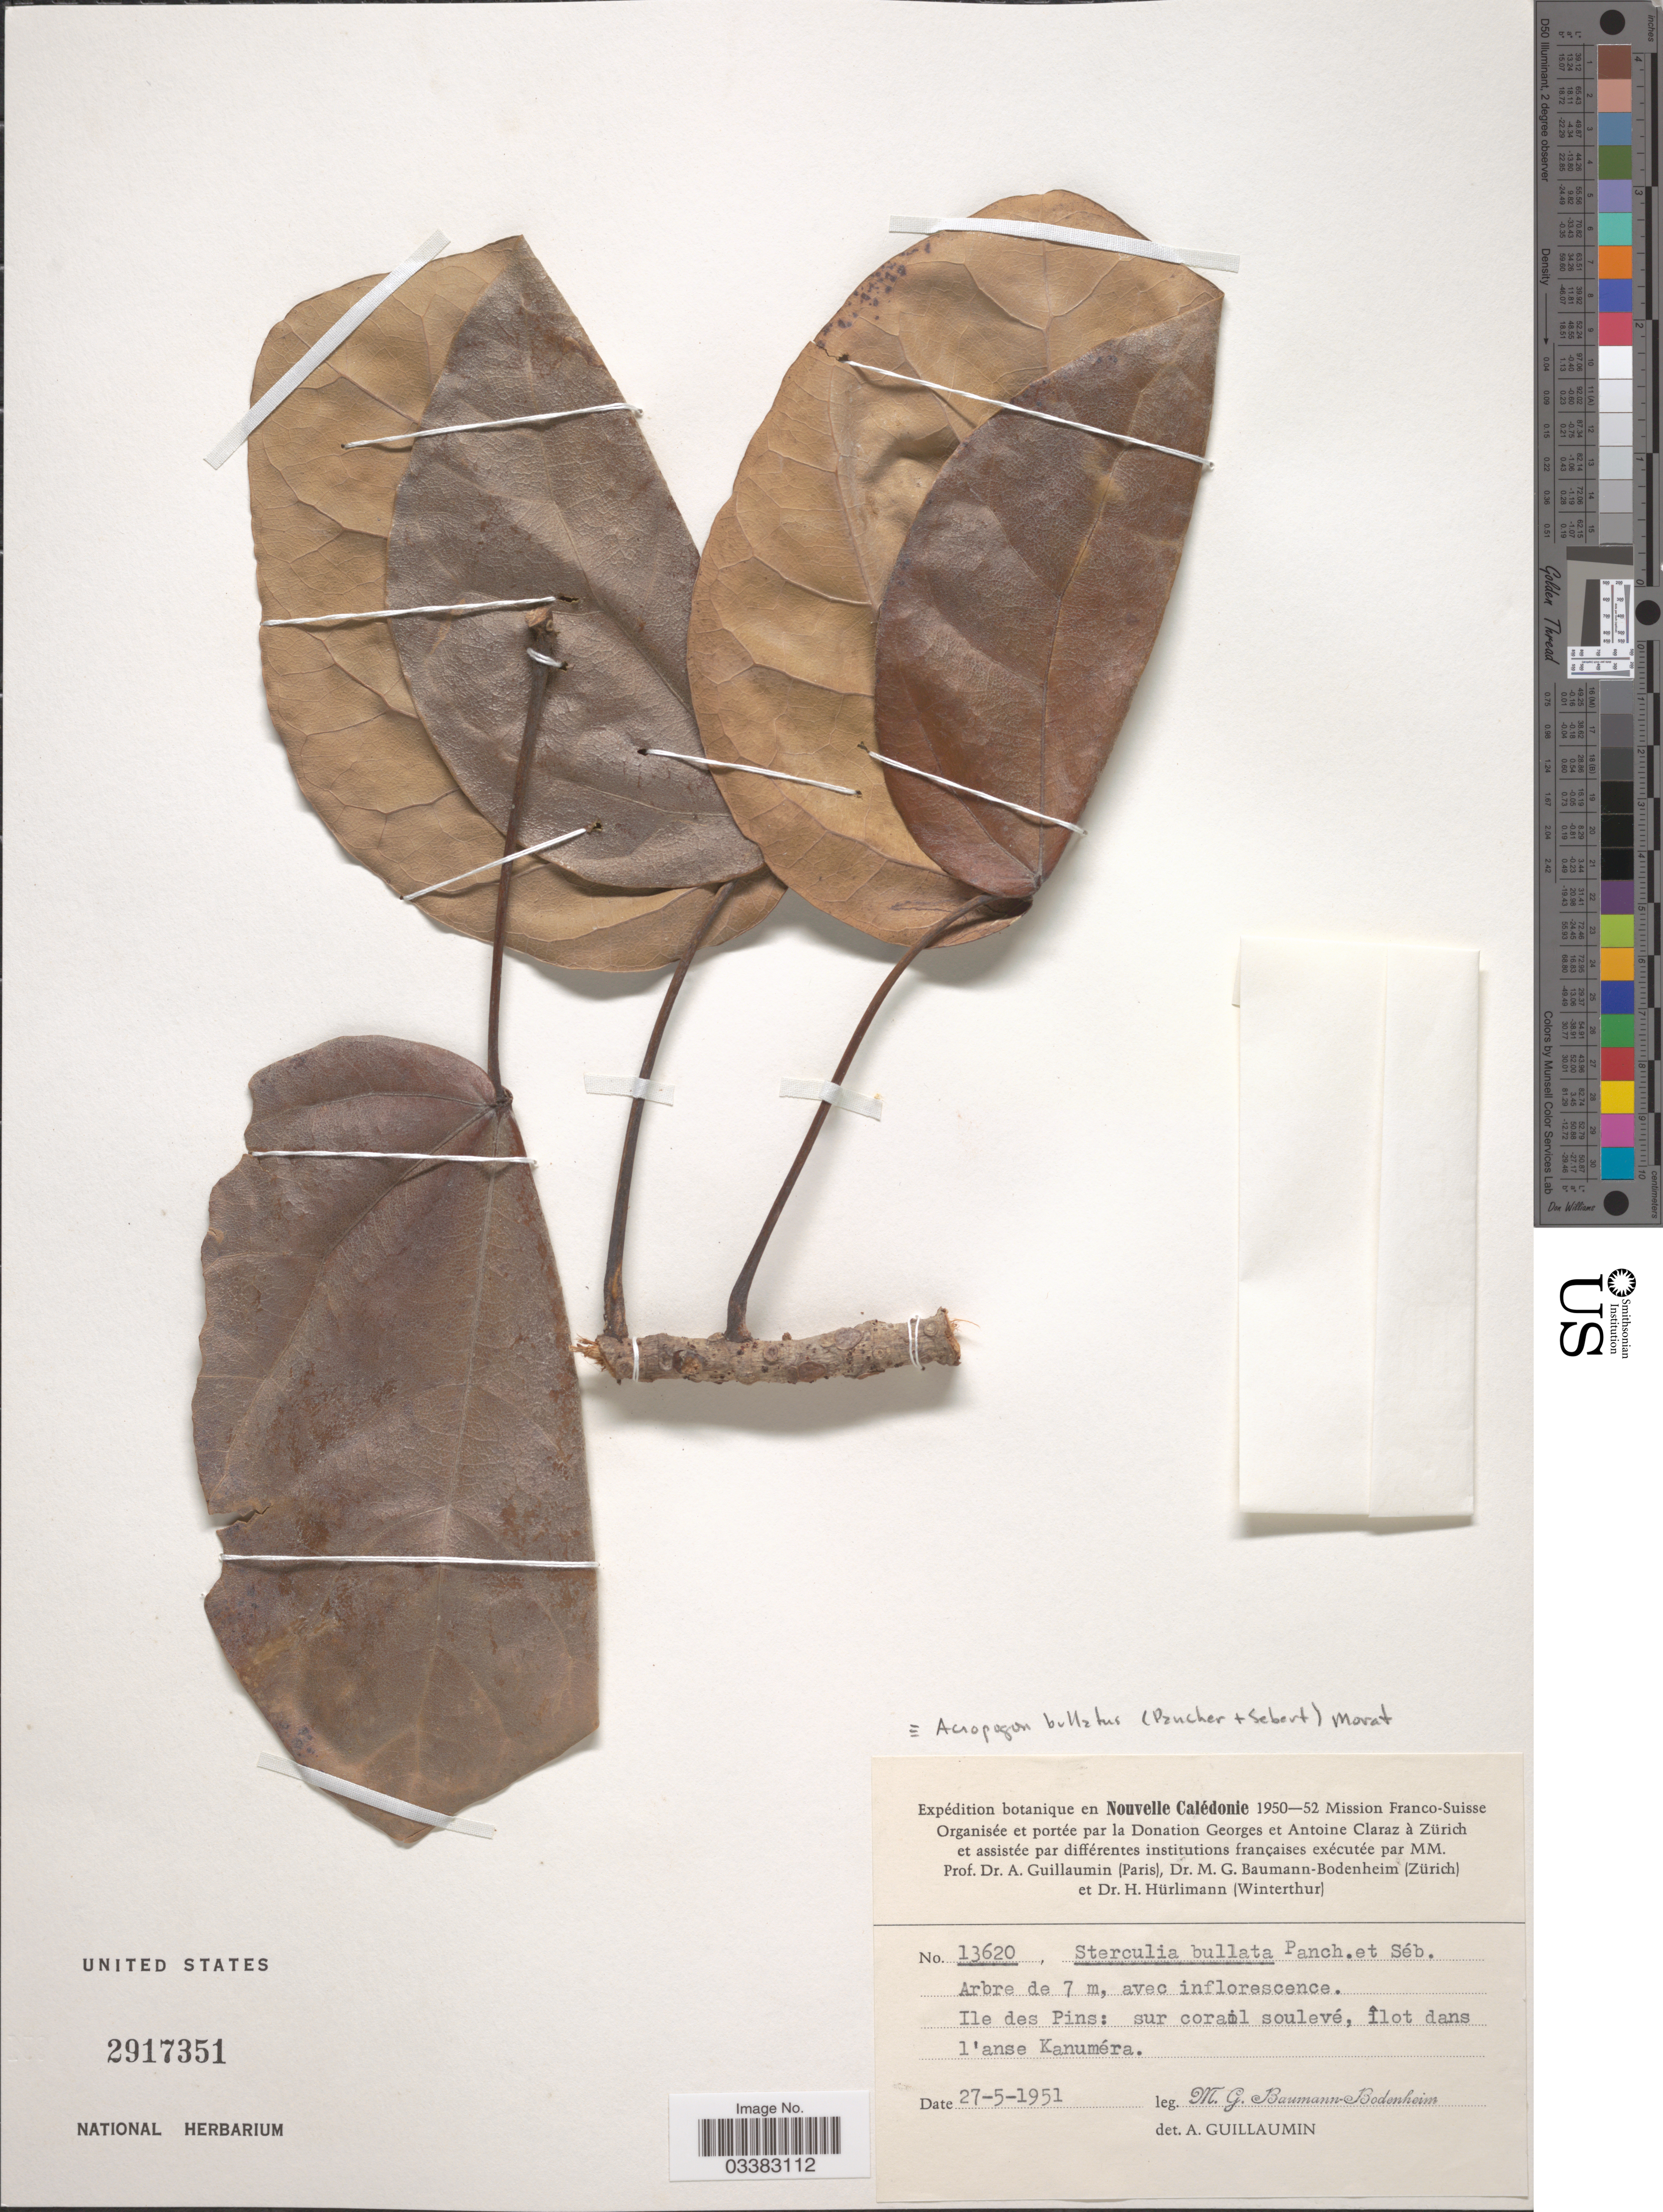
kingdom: Plantae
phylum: Tracheophyta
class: Magnoliopsida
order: Malvales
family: Malvaceae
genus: Acropogon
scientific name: Acropogon bullatus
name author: (Pancher & Sebert) Morat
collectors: M. G. Baumann-Bodenheim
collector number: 13620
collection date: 1951-05-27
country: New Caledonia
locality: Nouvelle Calédonie, Ile des Pins: sur corail soulevé, îlot dans l'anse Kanuméra.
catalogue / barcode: US 2917351